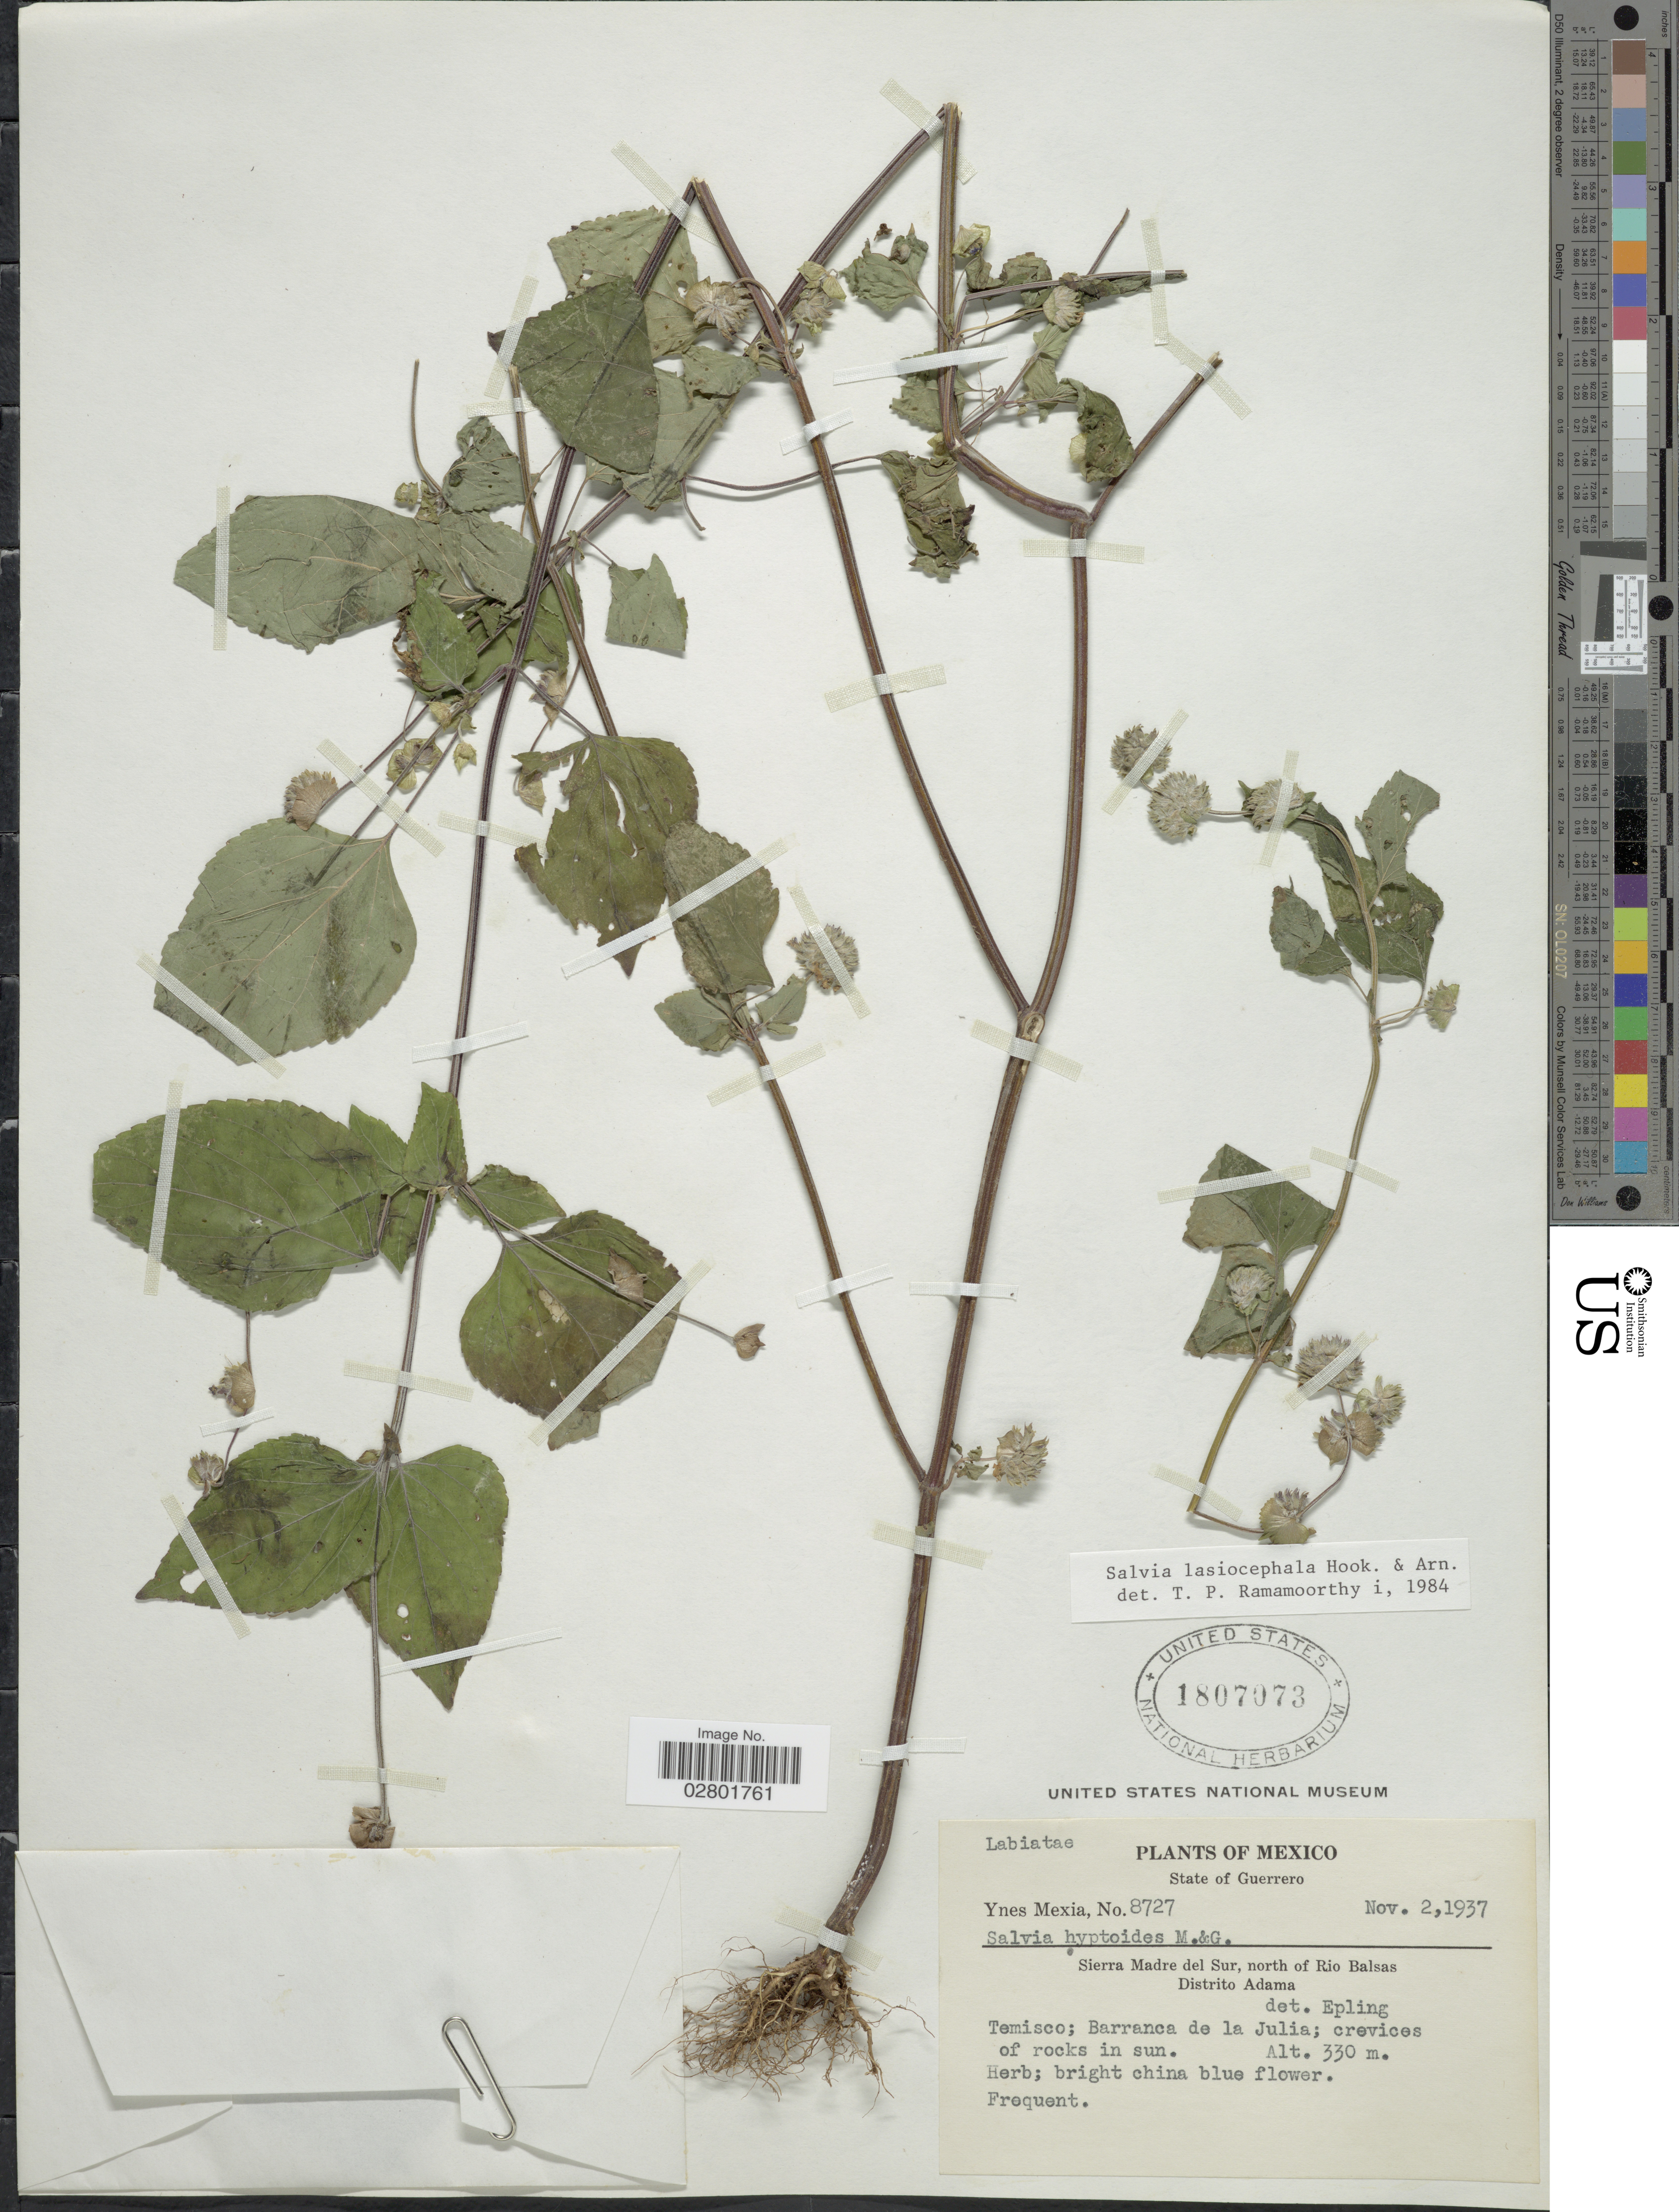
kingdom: Plantae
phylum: Tracheophyta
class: Magnoliopsida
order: Lamiales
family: Lamiaceae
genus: Salvia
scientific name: Salvia lasiocephala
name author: Hook. & Arn.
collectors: Y. Mexia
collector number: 8727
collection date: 1937-11-02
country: Mexico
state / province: Guerrero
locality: Sierra Madre del Sur, north of Rio Balsas, Distrito Adama, Temisco; Barranca de la Julia.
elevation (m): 330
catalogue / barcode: US 1807073